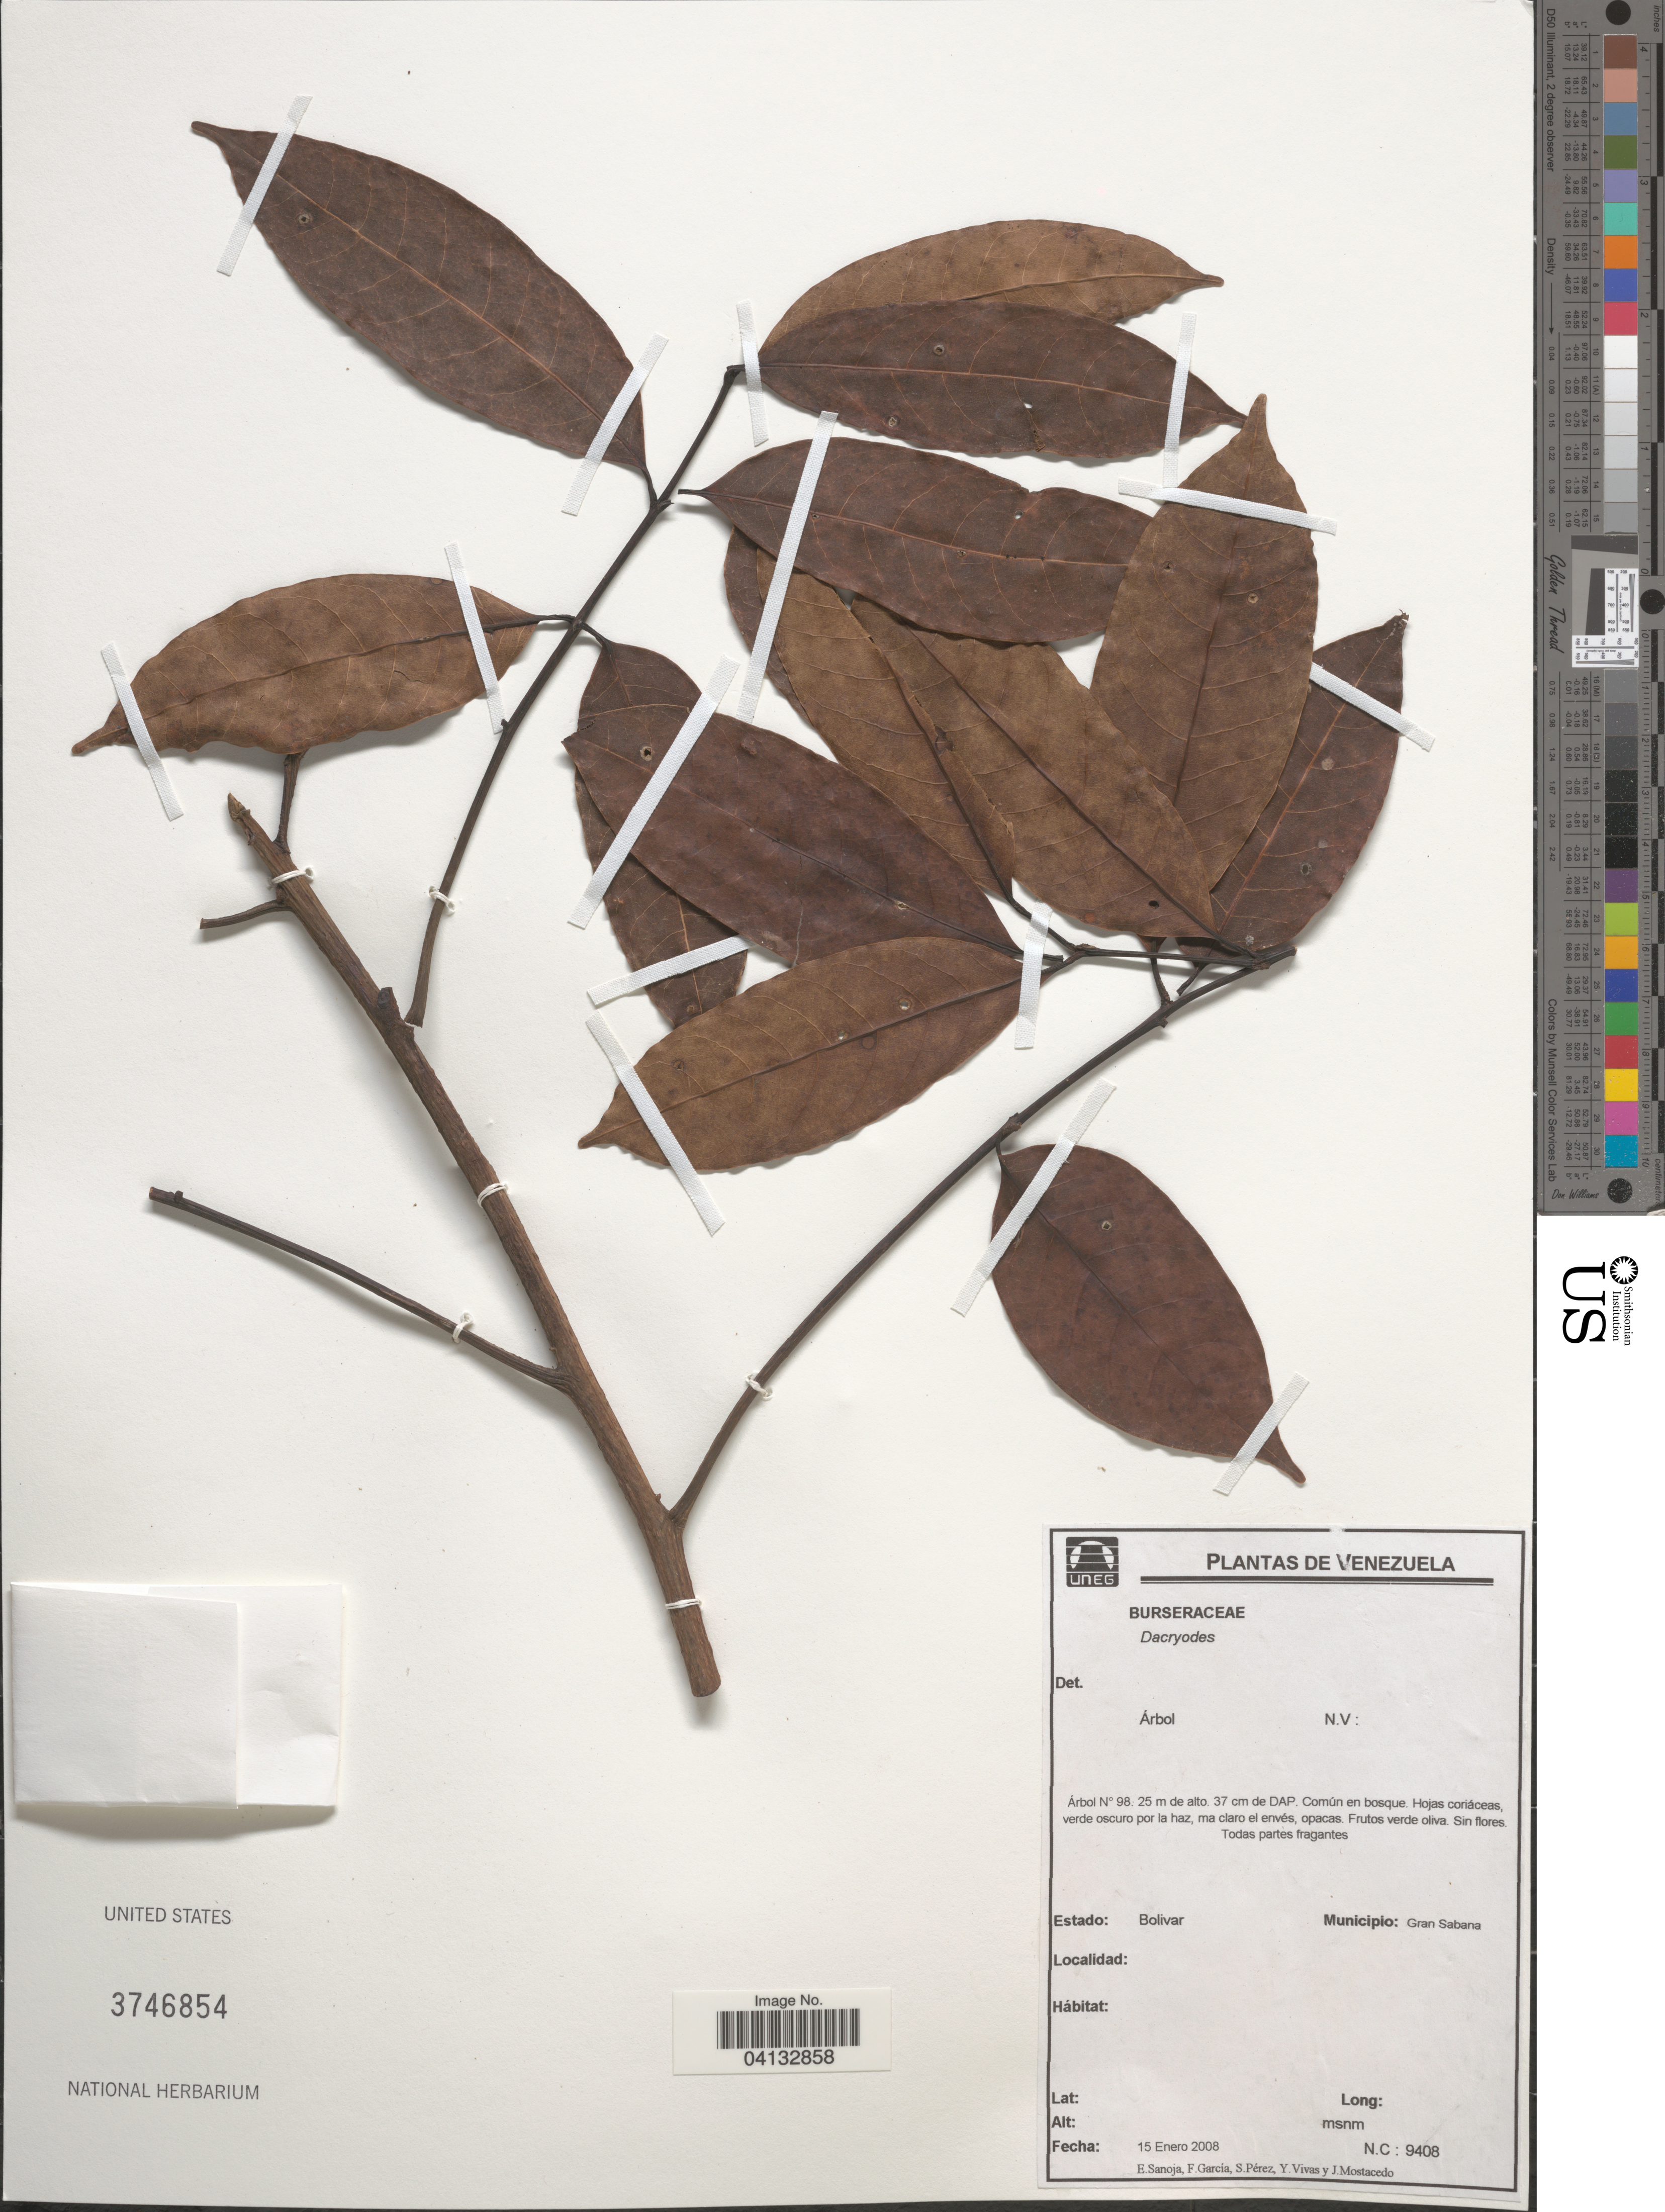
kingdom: Plantae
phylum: Tracheophyta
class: Magnoliopsida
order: Sapindales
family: Burseraceae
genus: Dacryodes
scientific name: Dacryodes sp.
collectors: E. Sanoja, F. Garcia, S. Perez, Y. Vivas & J. Mostacedo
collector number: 9408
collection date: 2008-01-15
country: Venezuela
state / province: Bolivar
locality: Municipio: Gran Sabana.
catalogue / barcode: US 3746854